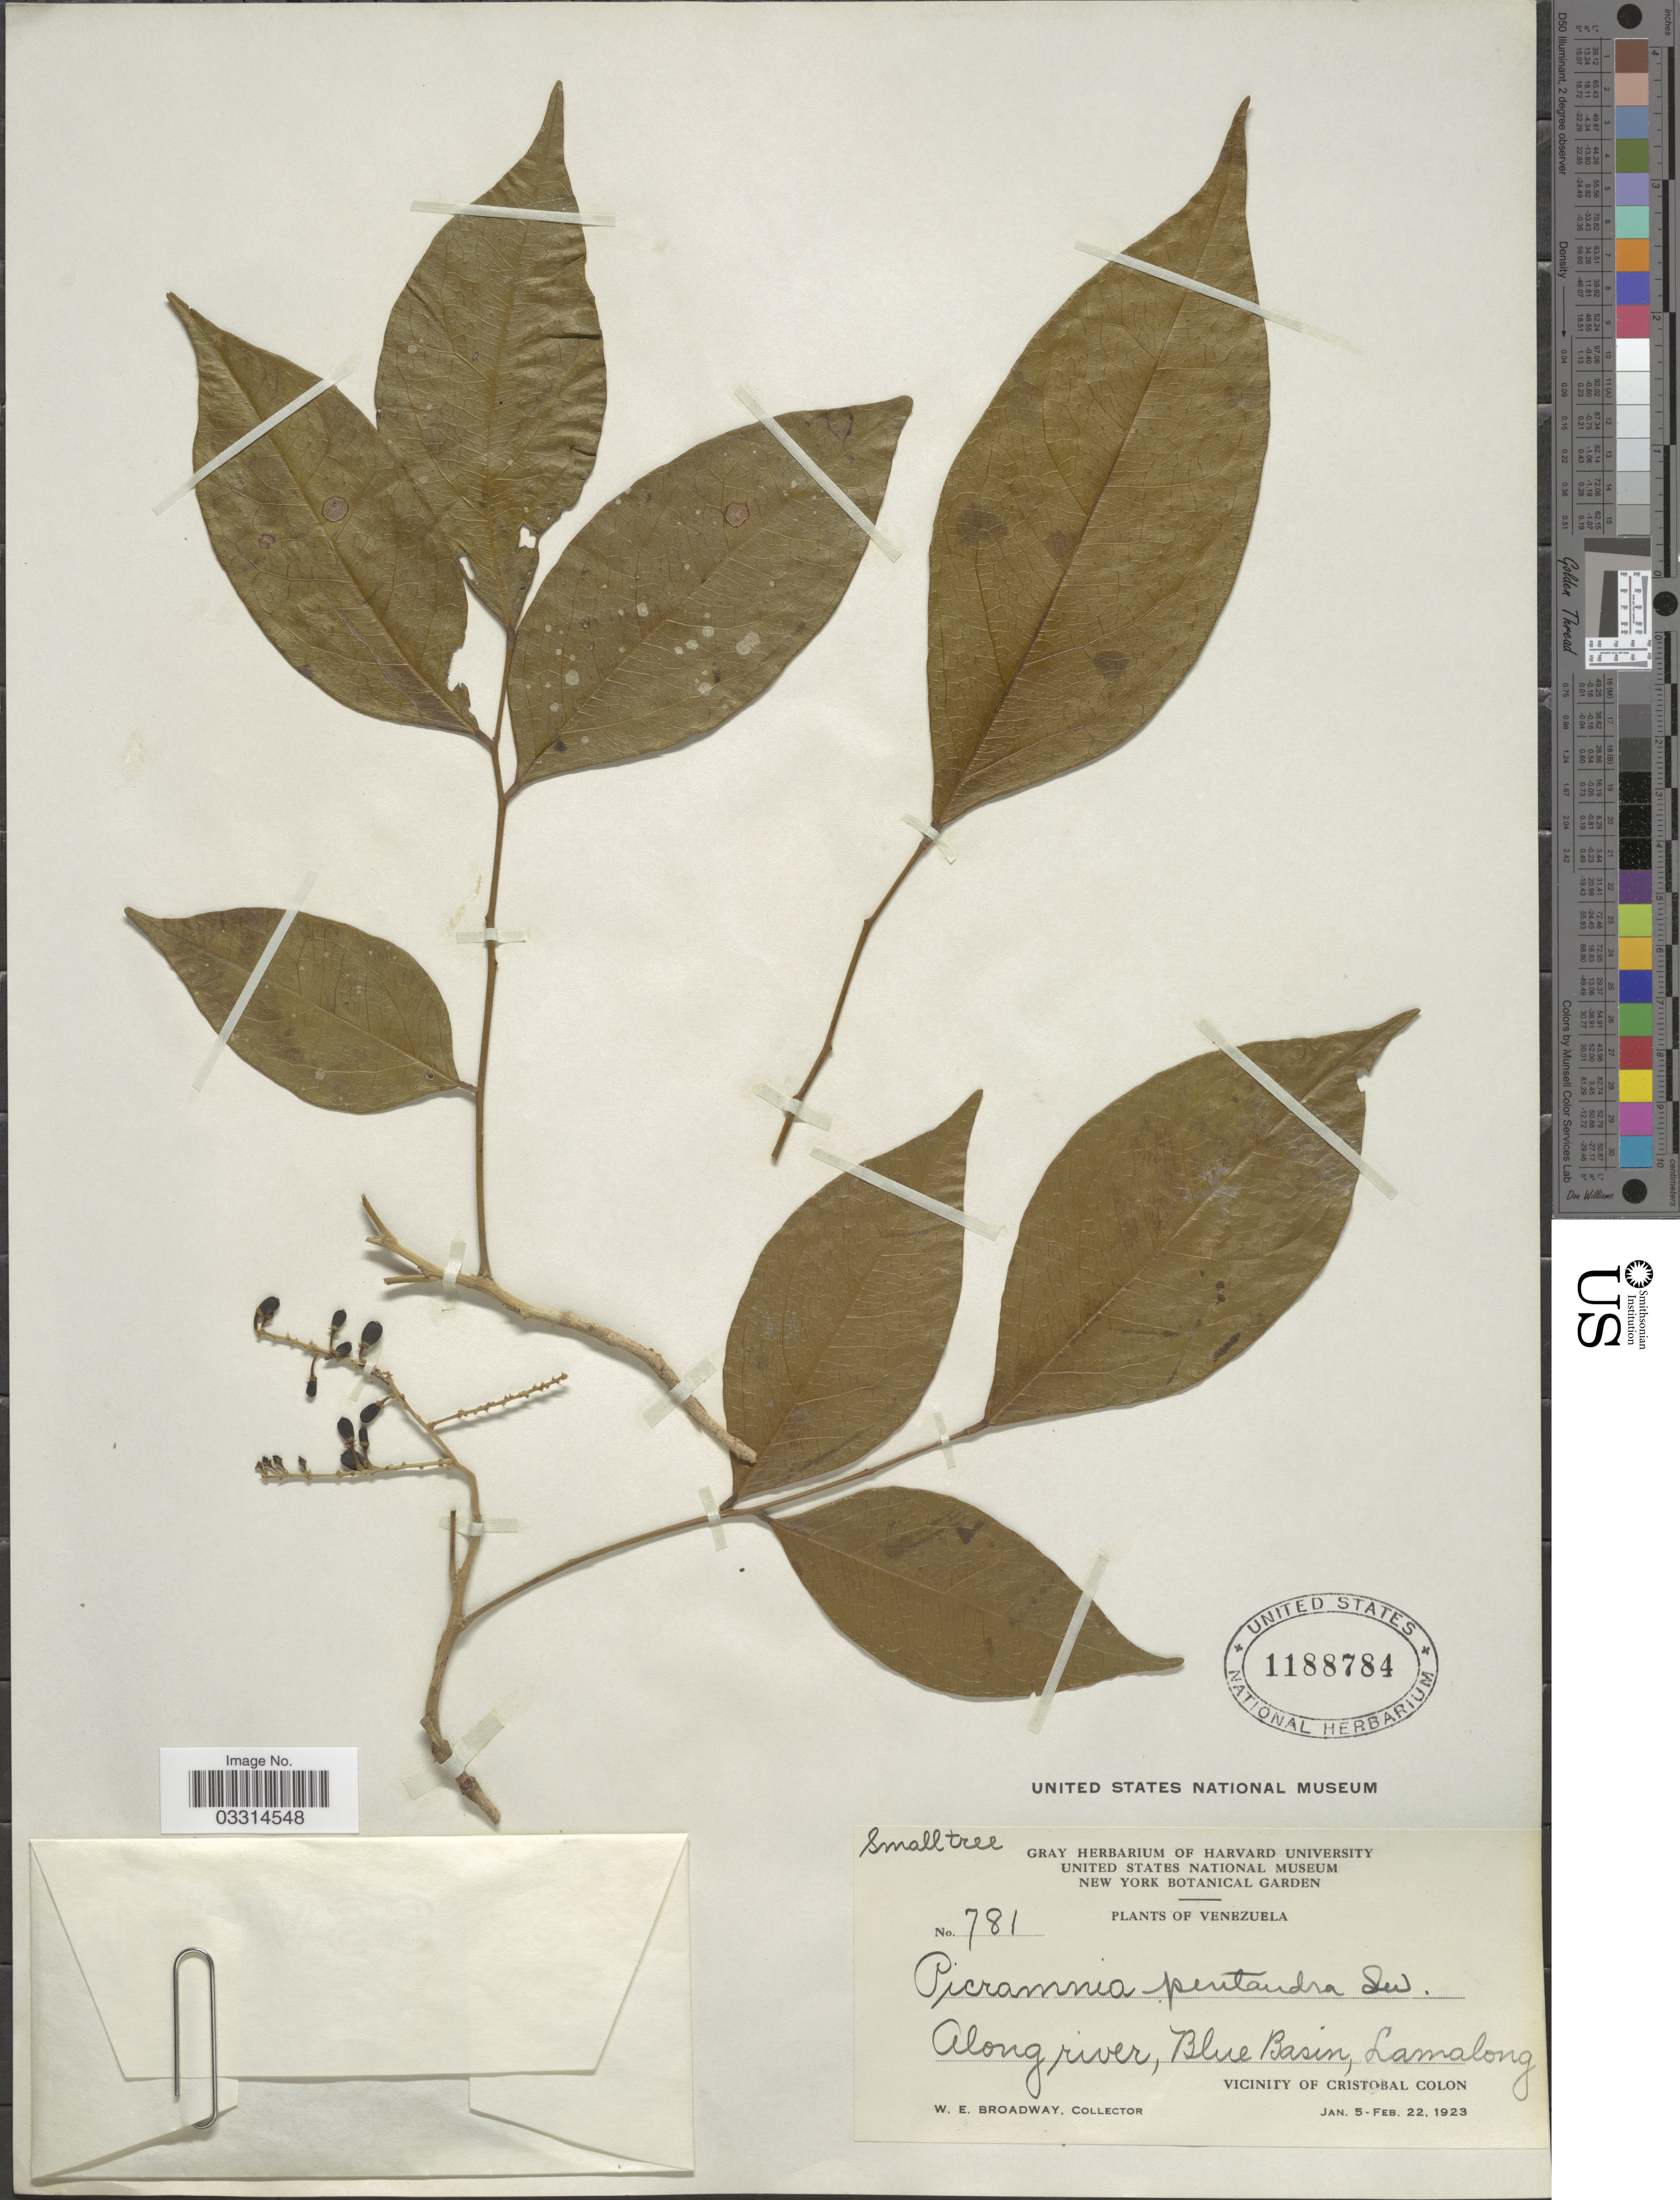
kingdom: Plantae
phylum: Tracheophyta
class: Magnoliopsida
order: Picramniales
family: Picramniaceae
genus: Picramnia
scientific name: Picramnia pentandra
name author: Sw.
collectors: W. E. Broadway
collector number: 781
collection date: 1923-01-05/1923-02-22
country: Venezuela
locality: Along river, Blue Basin, Lamalong. Vicinity of Cristobal Colon.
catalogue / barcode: US 1188784